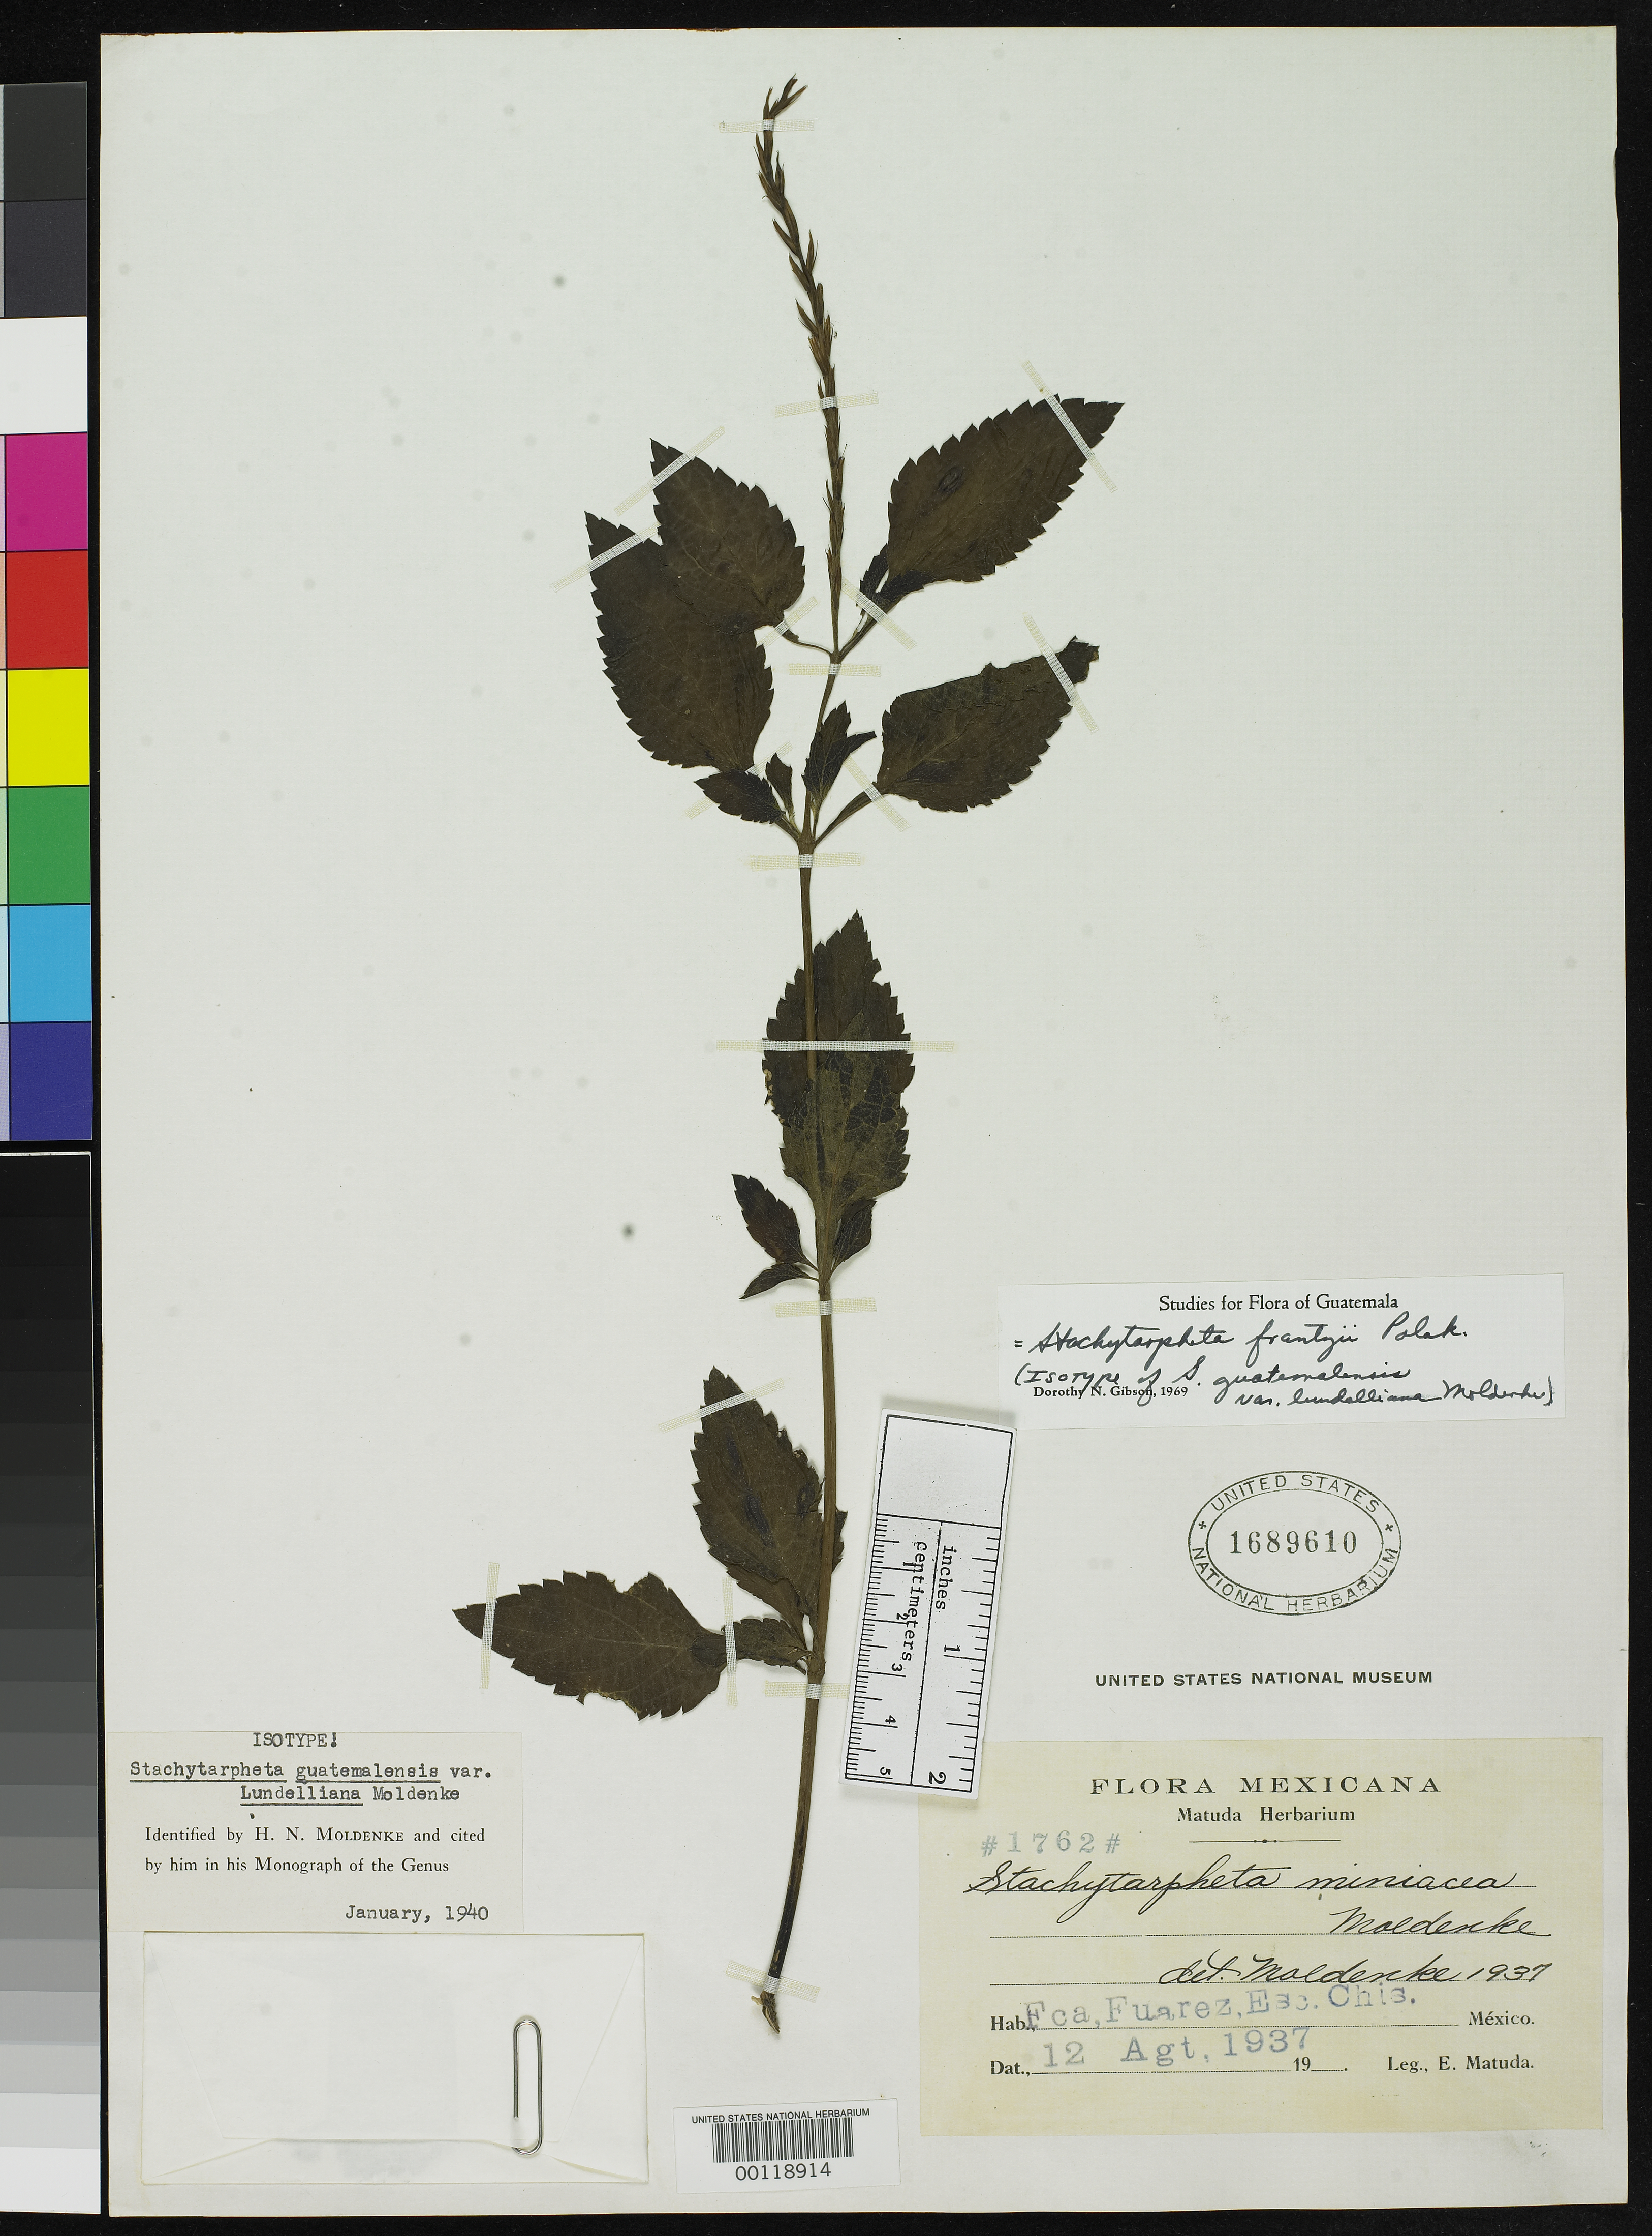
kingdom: Plantae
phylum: Tracheophyta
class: Magnoliopsida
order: Lamiales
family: Verbenaceae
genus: Stachytarpheta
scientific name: Stachytarpheta guatemalensis var. lundelliana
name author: Moldenke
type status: Isotype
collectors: E. Matuda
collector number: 1762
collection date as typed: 12 Aug 1937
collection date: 1937-08-12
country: Mexico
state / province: Chiapas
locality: Finca Fuarez.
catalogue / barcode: US 1689610